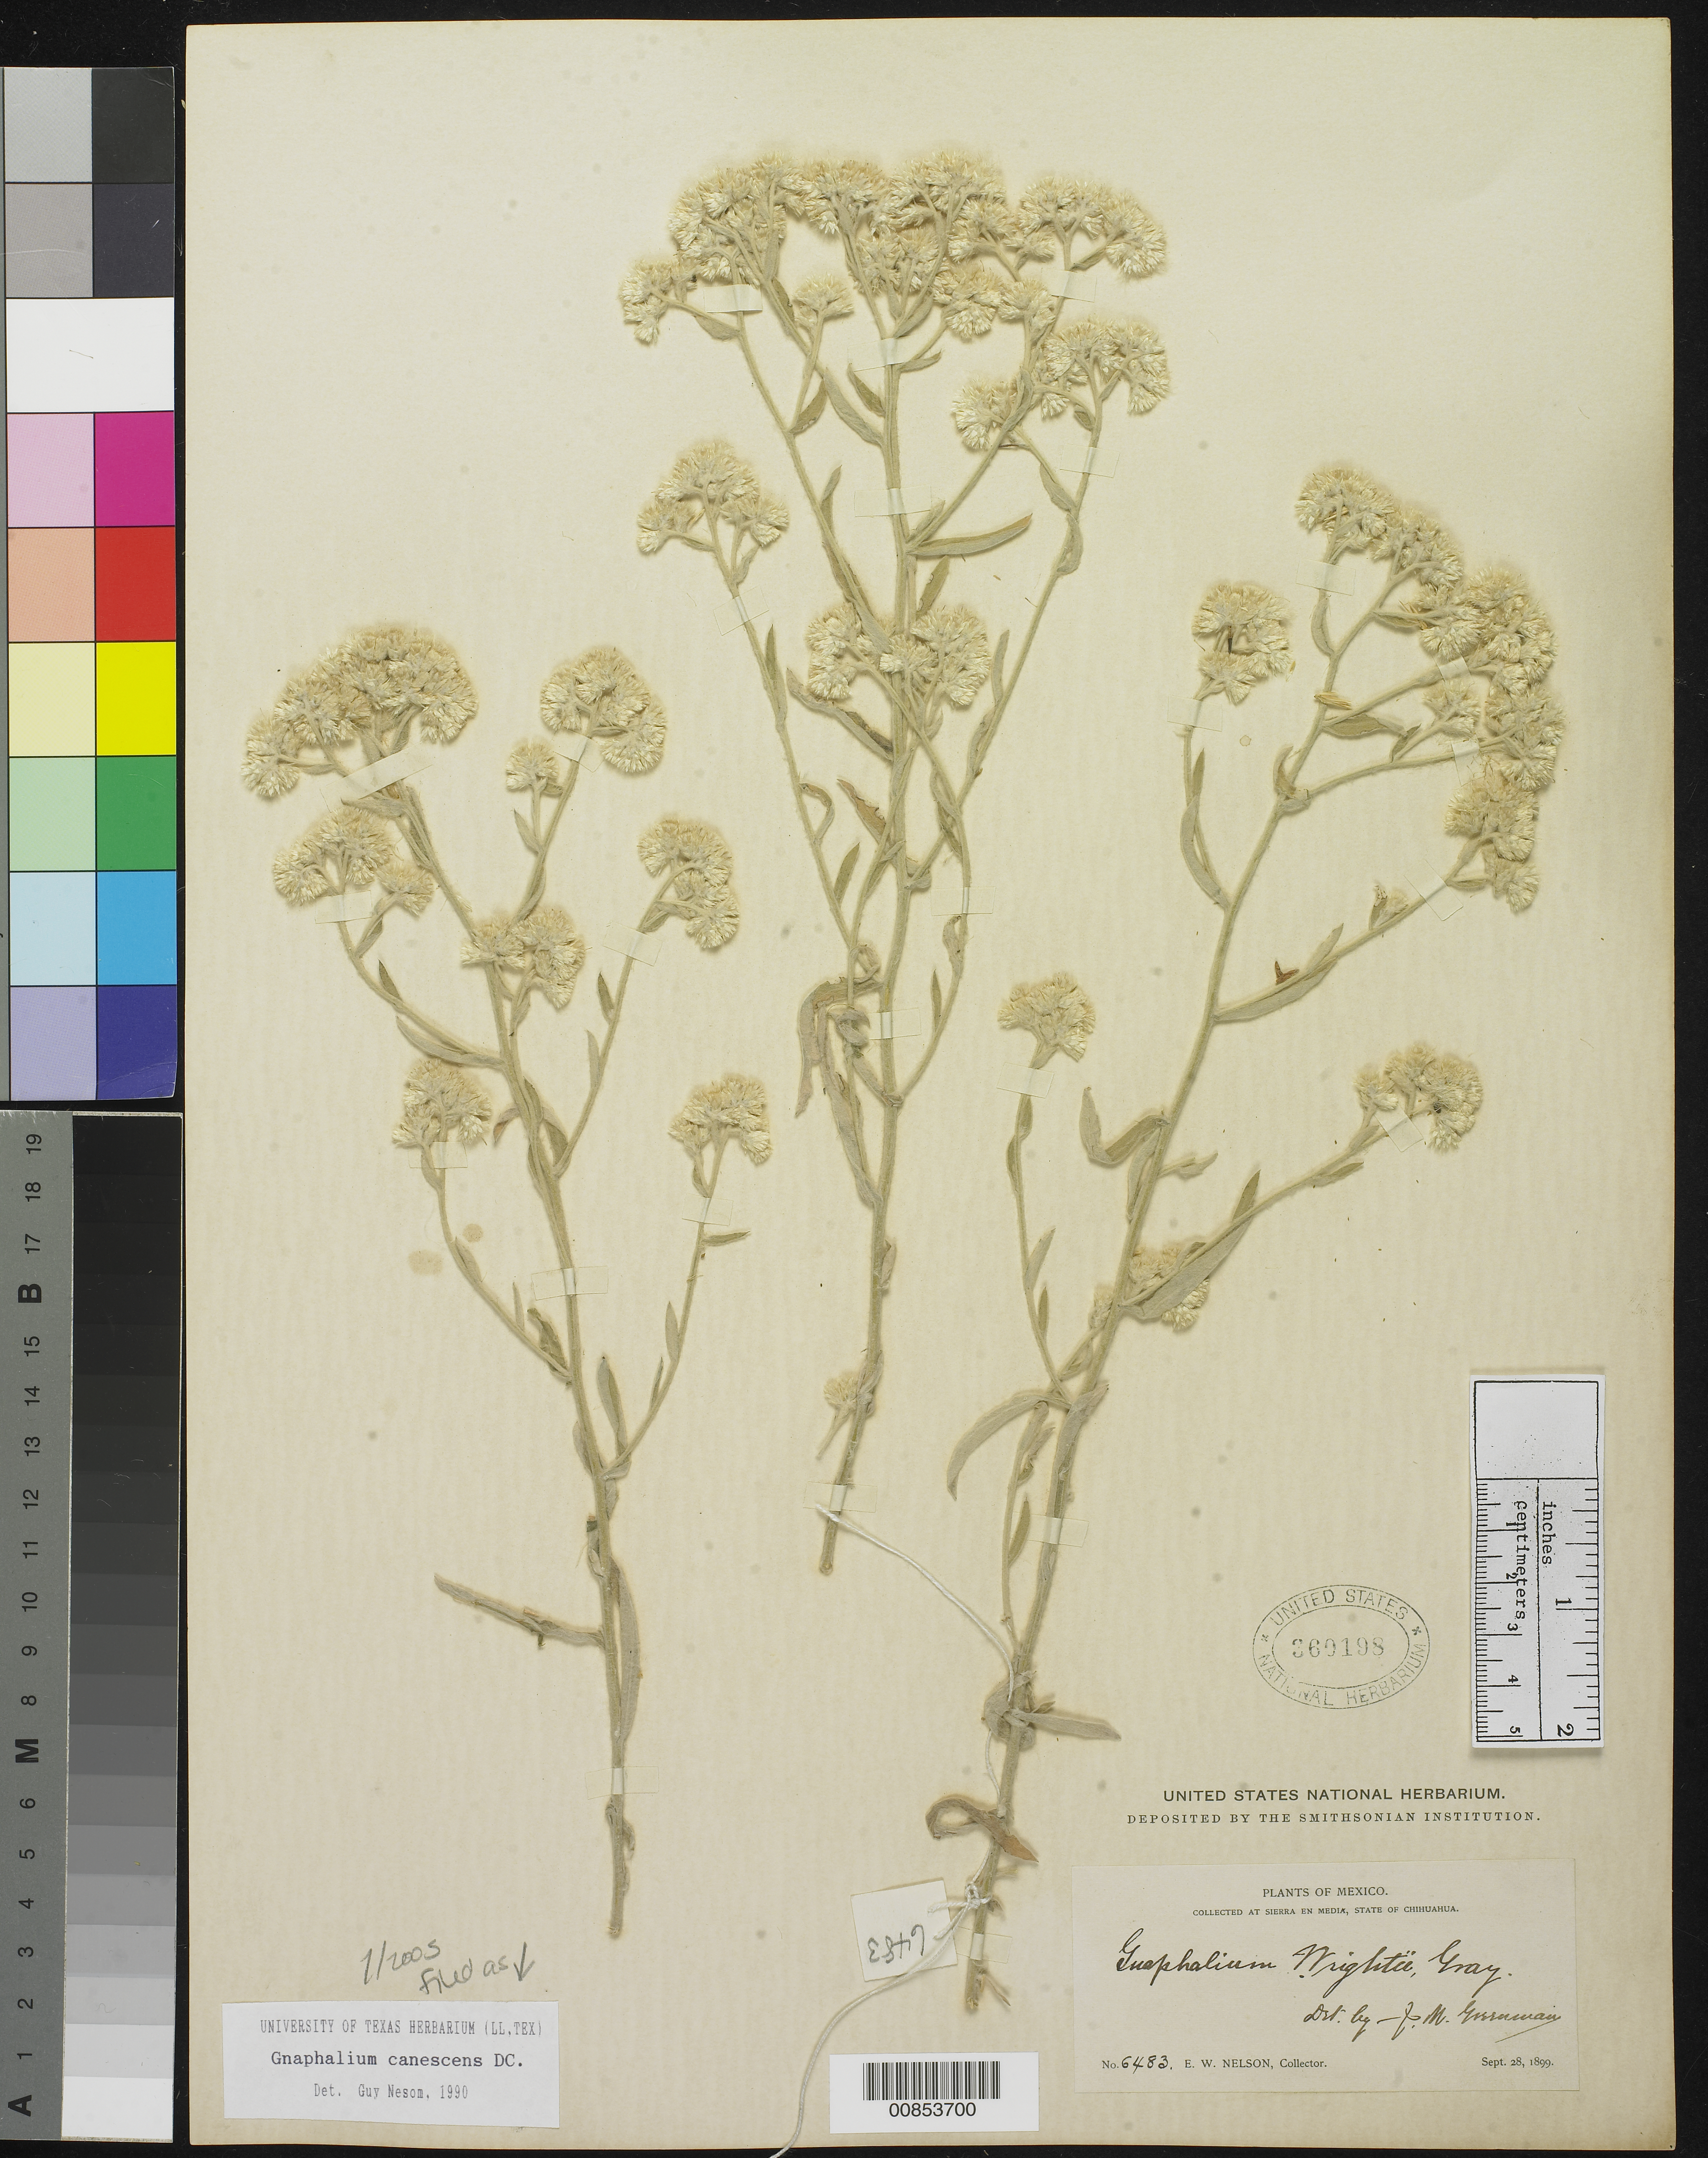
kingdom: Plantae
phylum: Tracheophyta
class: Magnoliopsida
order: Asterales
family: Asteraceae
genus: Pseudognaphalium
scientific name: Pseudognaphalium canescens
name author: (DC.) Anderb.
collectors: E. W. Nelson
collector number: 6483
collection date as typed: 28 Sep 1899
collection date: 1899-09-28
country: Mexico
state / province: Chihuahua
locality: Sierra en Media, Chihuahua.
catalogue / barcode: US 360198